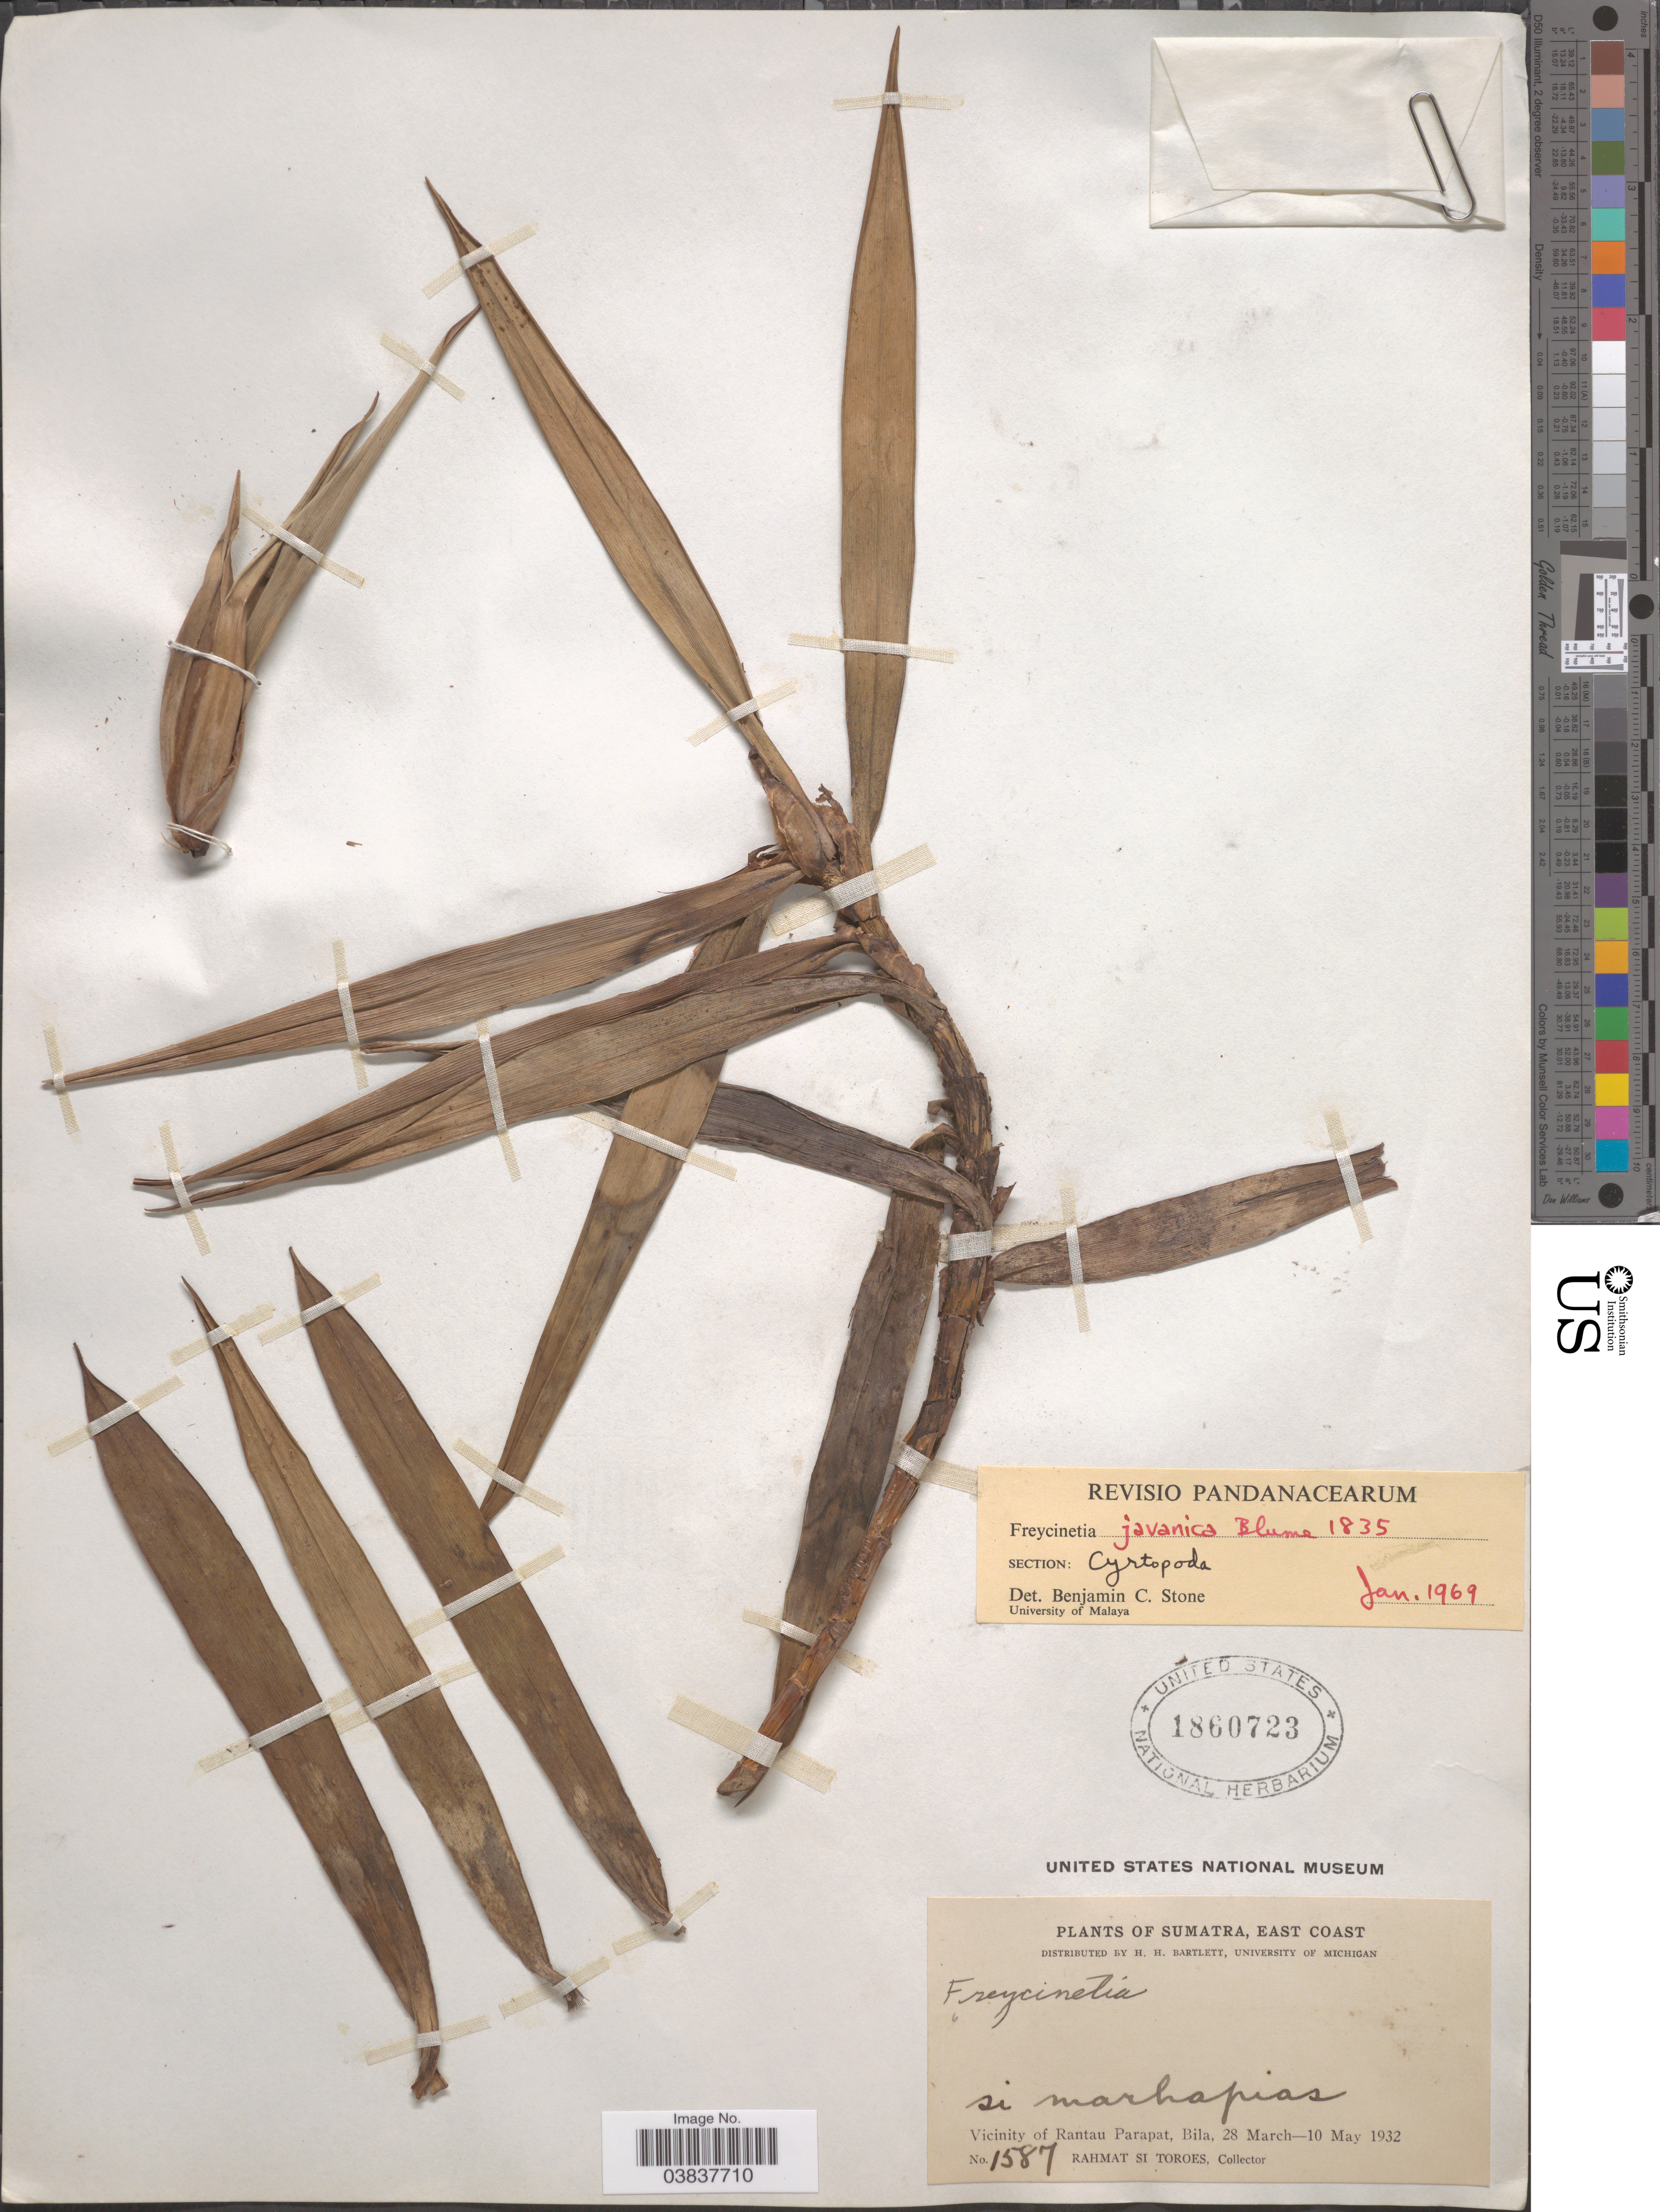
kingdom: Plantae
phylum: Tracheophyta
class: Liliopsida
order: Pandanales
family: Pandanaceae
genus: Freycinetia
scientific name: Freycinetia javanica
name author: Blume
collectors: Rahmat Si Boeea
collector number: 1587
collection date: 1932-03-28/1932-05-10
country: Indonesia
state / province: Sumatra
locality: East Coast. Vicinity of Rantau Parapat, Bila.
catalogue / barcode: US 1860723